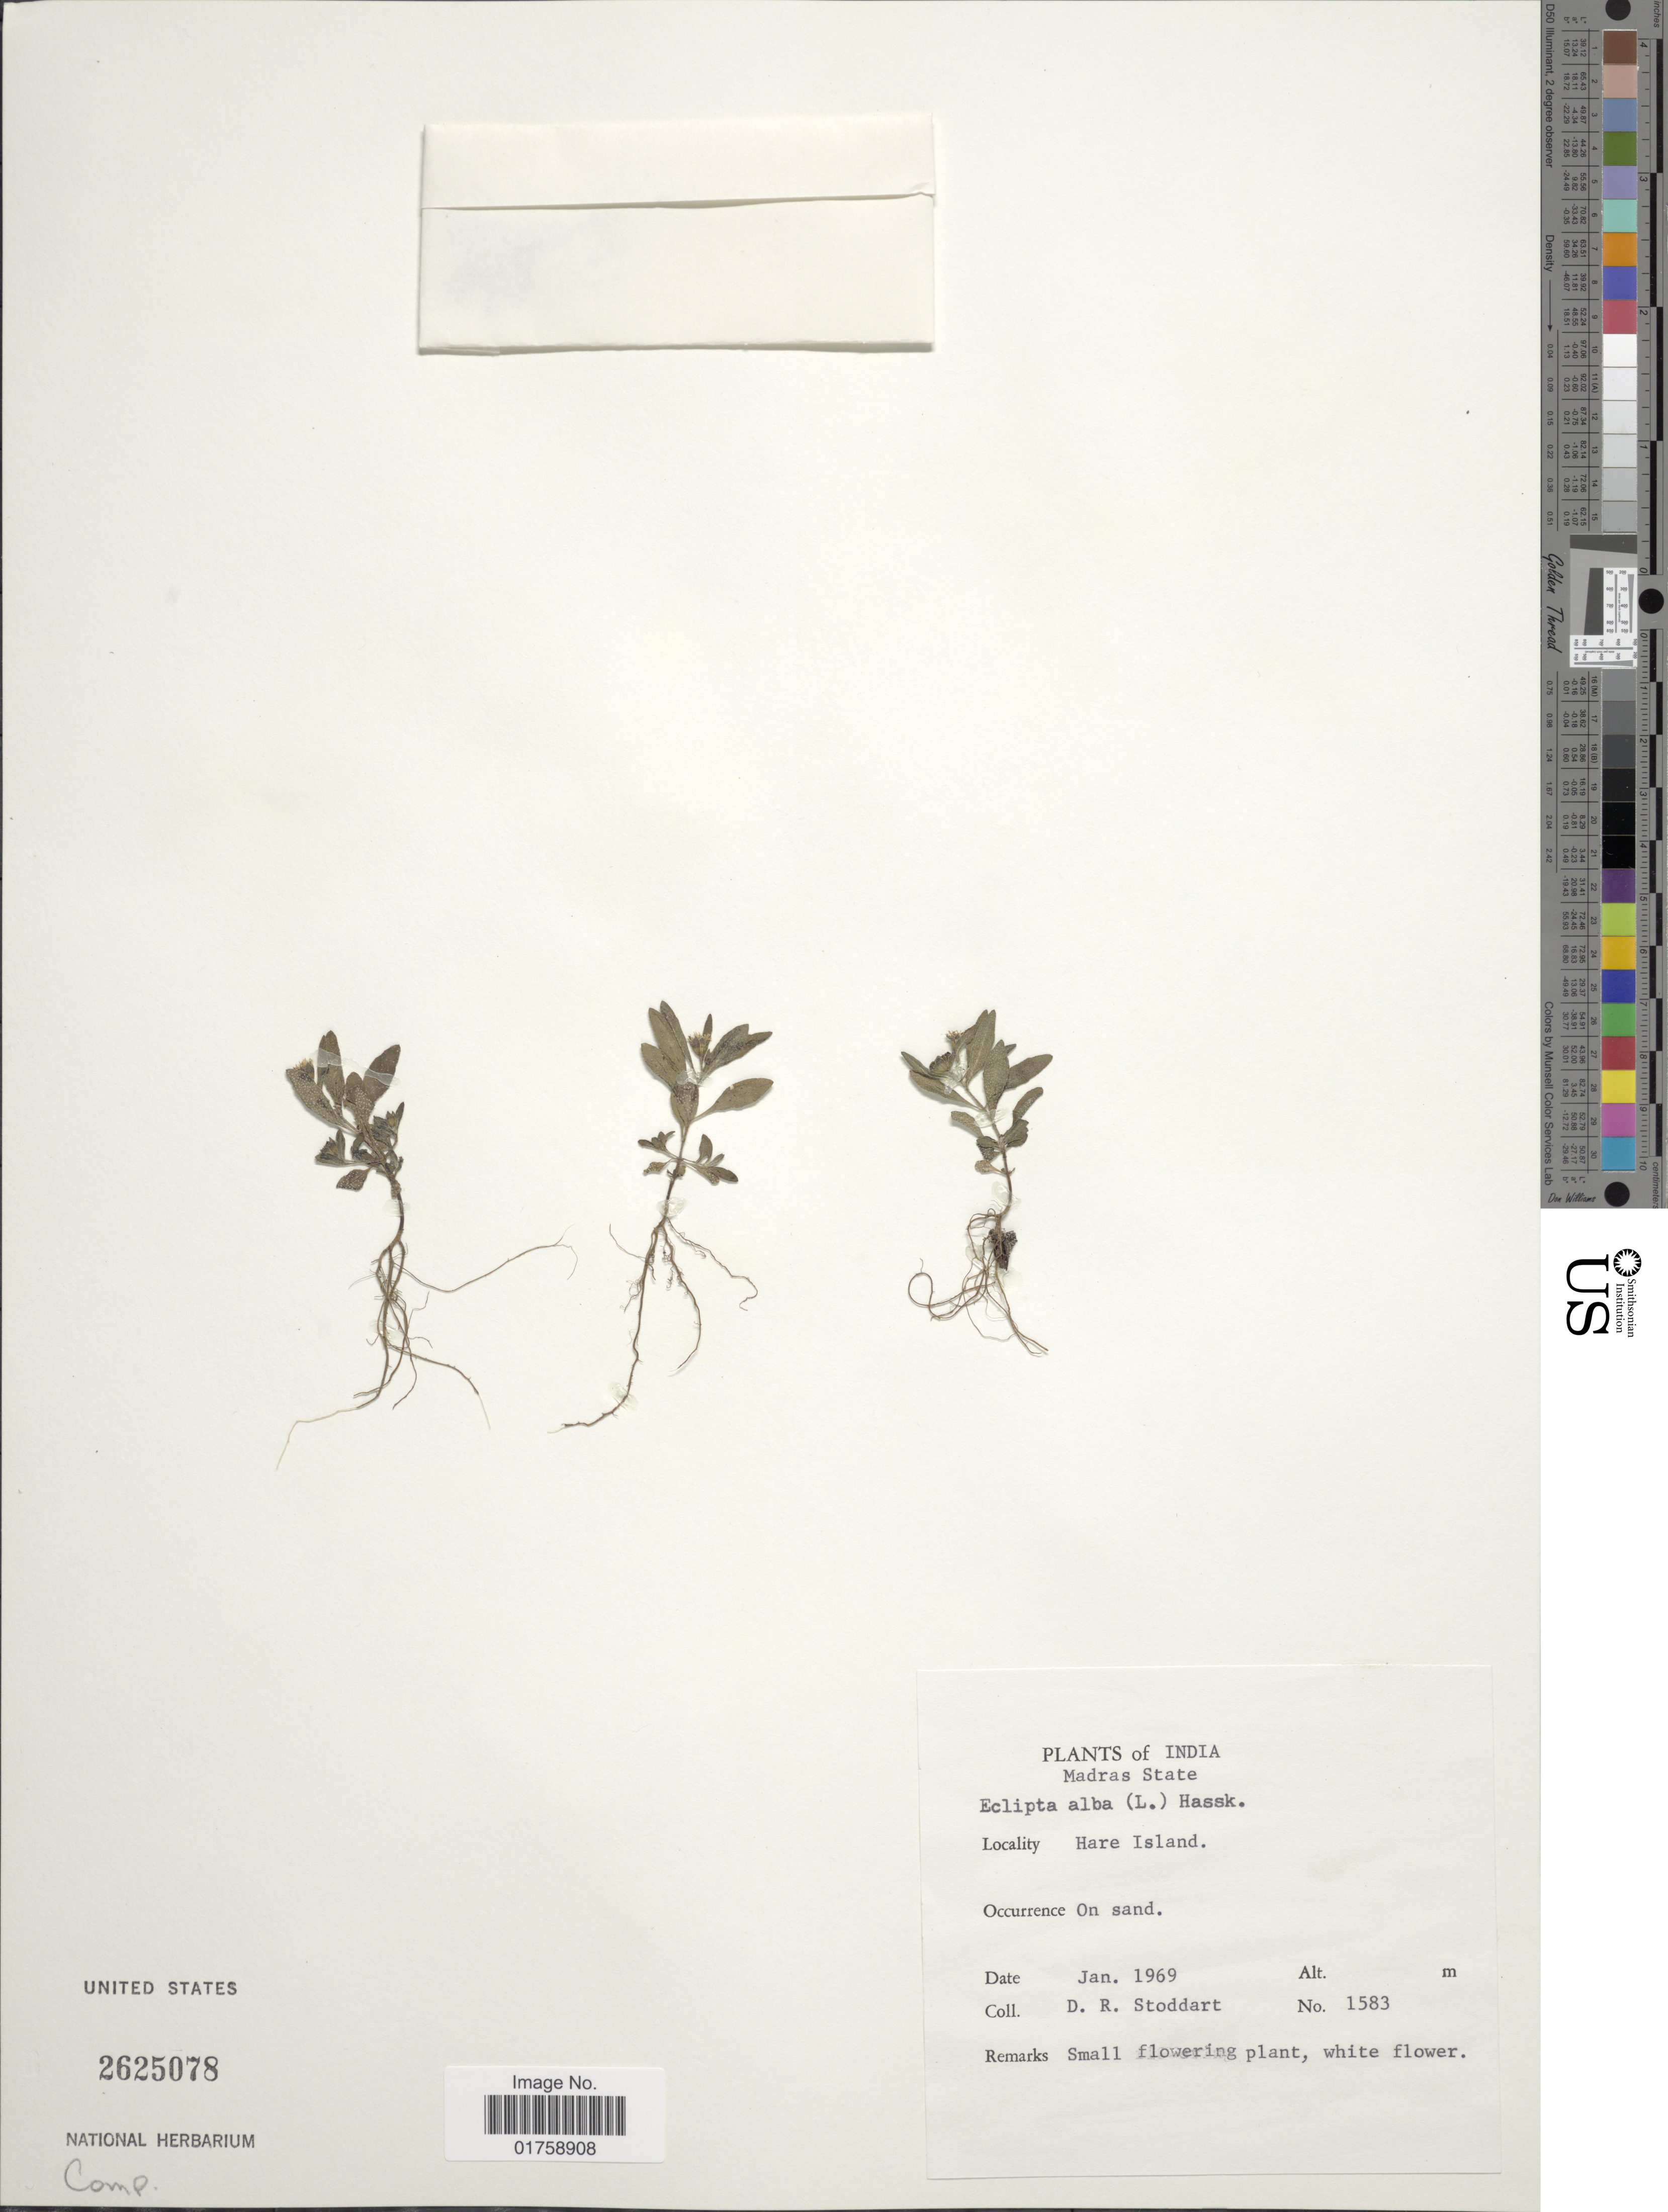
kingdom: Plantae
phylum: Tracheophyta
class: Magnoliopsida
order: Asterales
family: Asteraceae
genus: Eclipta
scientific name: Eclipta prostrata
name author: (L.) L.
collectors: D. R. Stoddart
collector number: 1583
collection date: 1969-01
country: India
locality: India. Madras State. Hare Island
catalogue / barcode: US 2625078